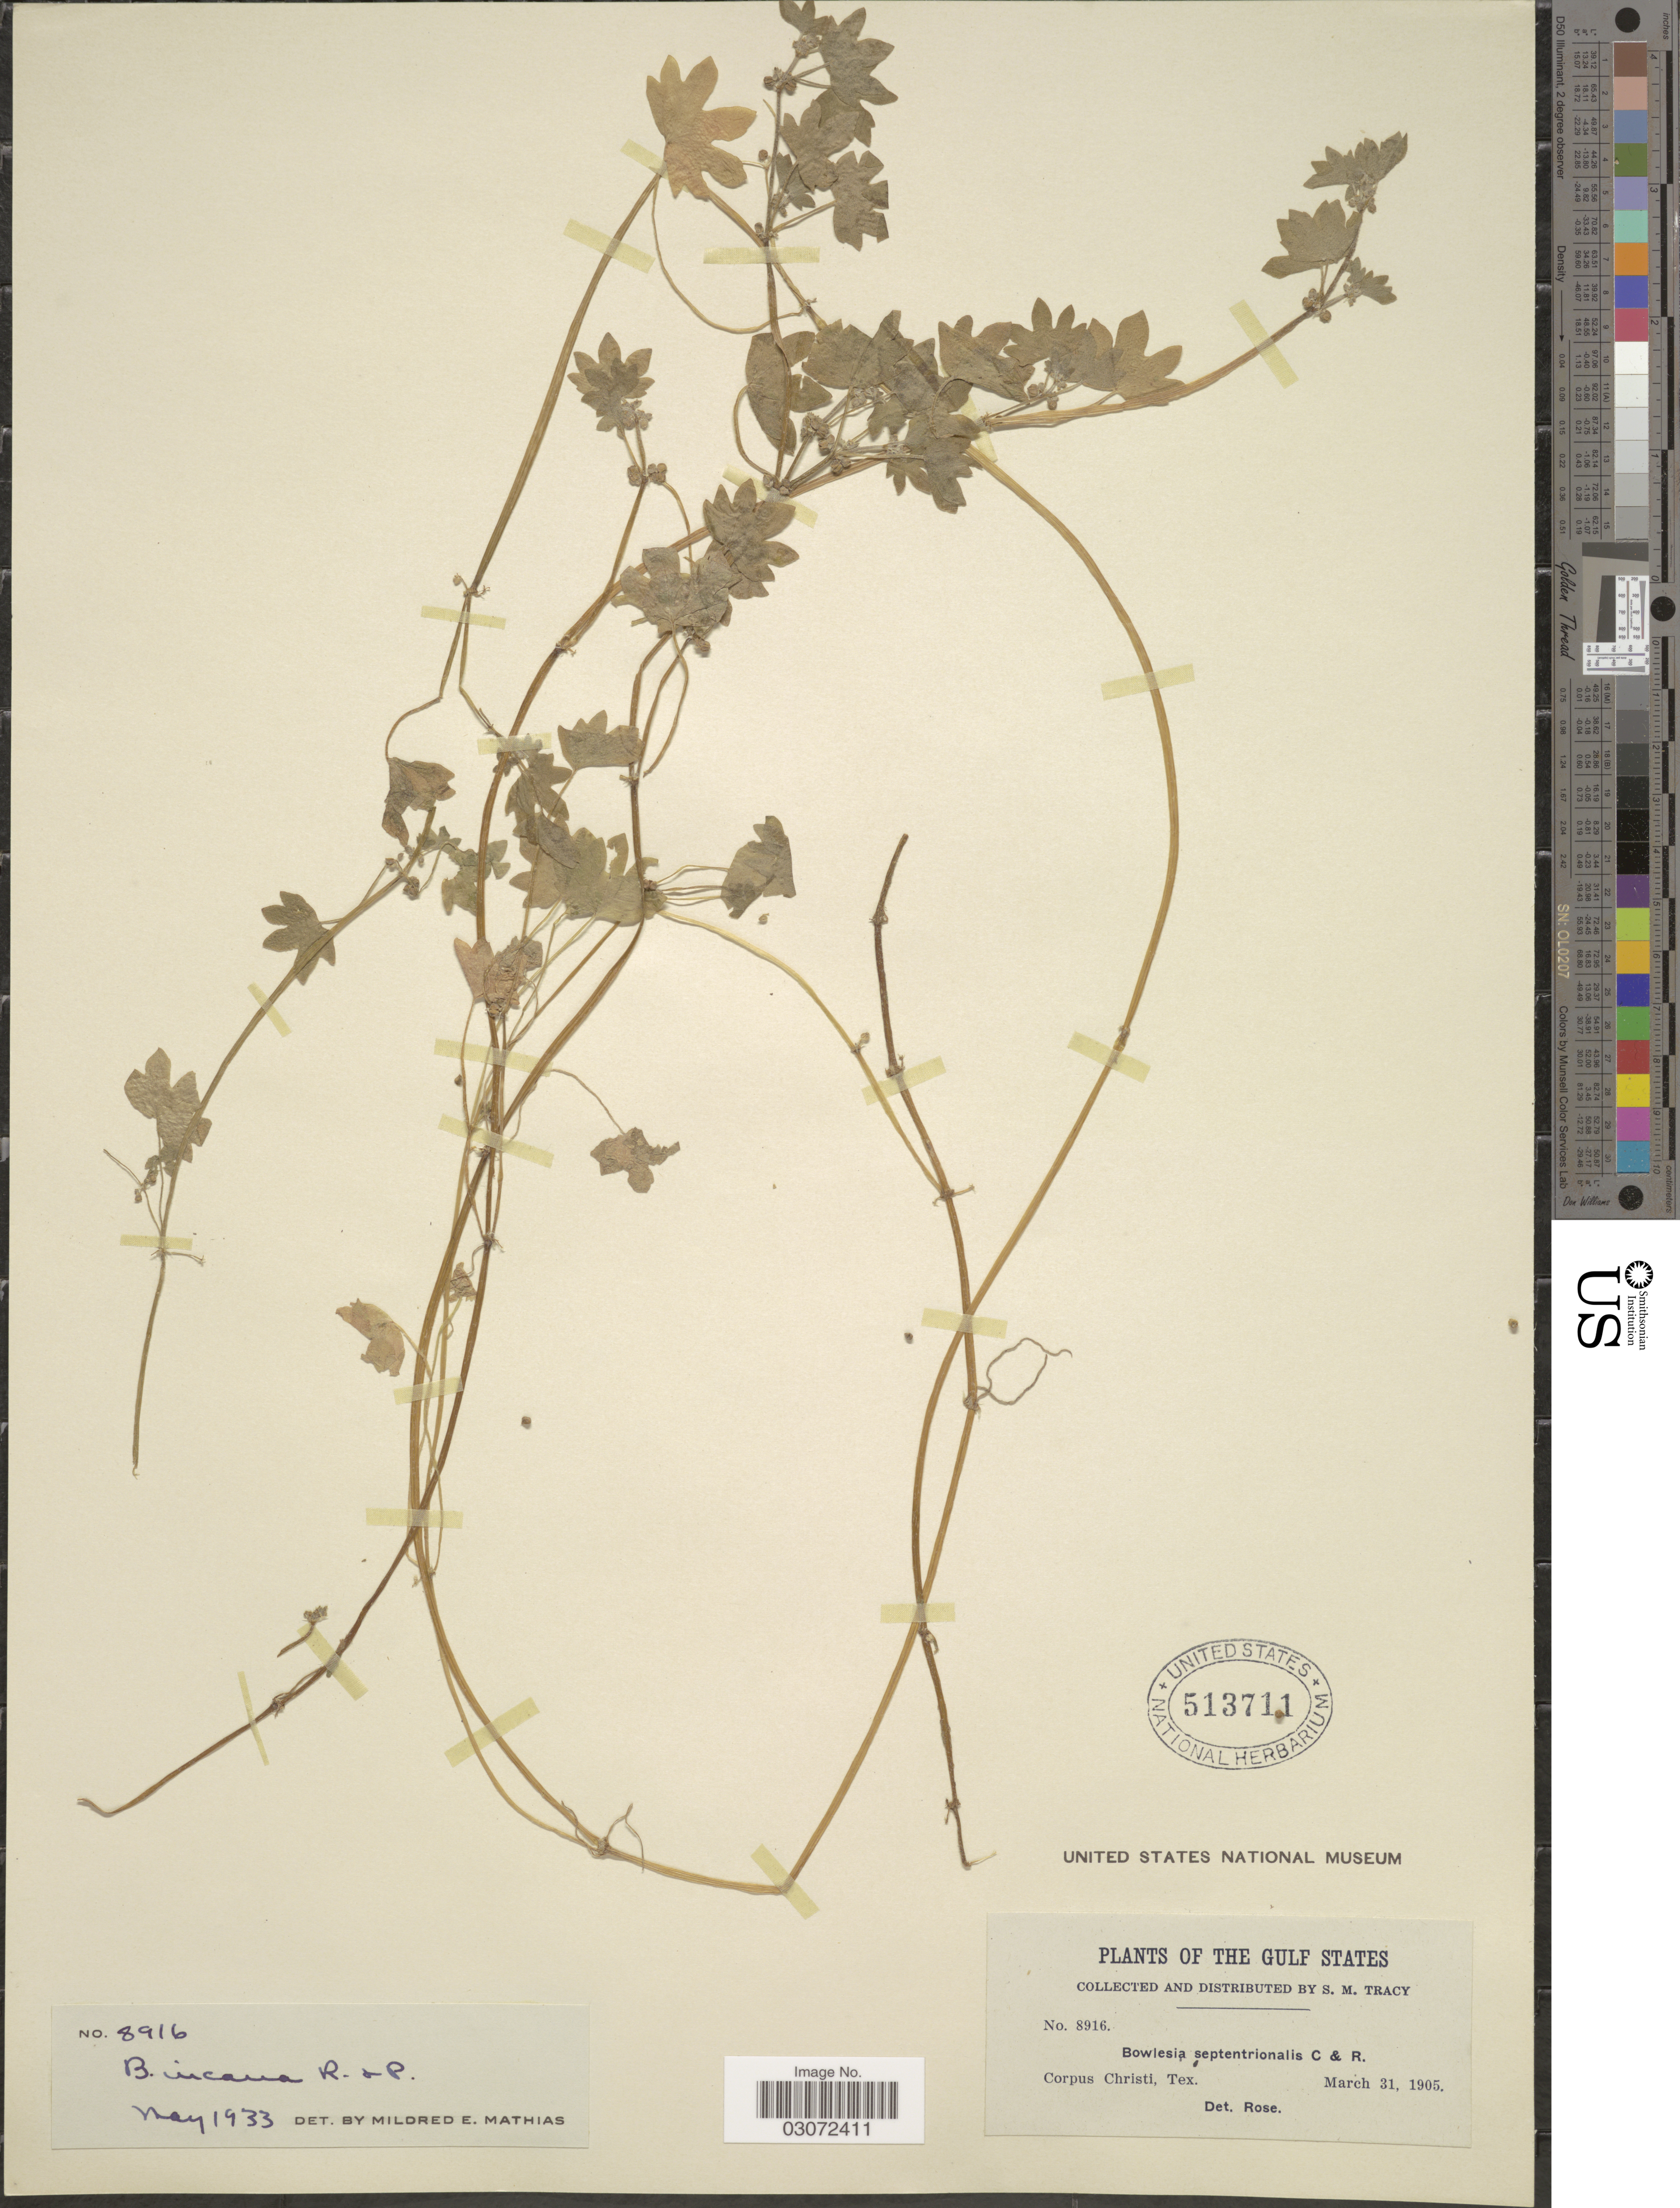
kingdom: Plantae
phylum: Tracheophyta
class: Magnoliopsida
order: Apiales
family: Apiaceae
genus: Bowlesia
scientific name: Bowlesia incana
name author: Ruiz & Pav.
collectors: S. M. Tracy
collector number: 8916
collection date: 1905-03-31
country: United States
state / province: Texas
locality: The Gulf States, Corpus Christi.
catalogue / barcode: US 513711